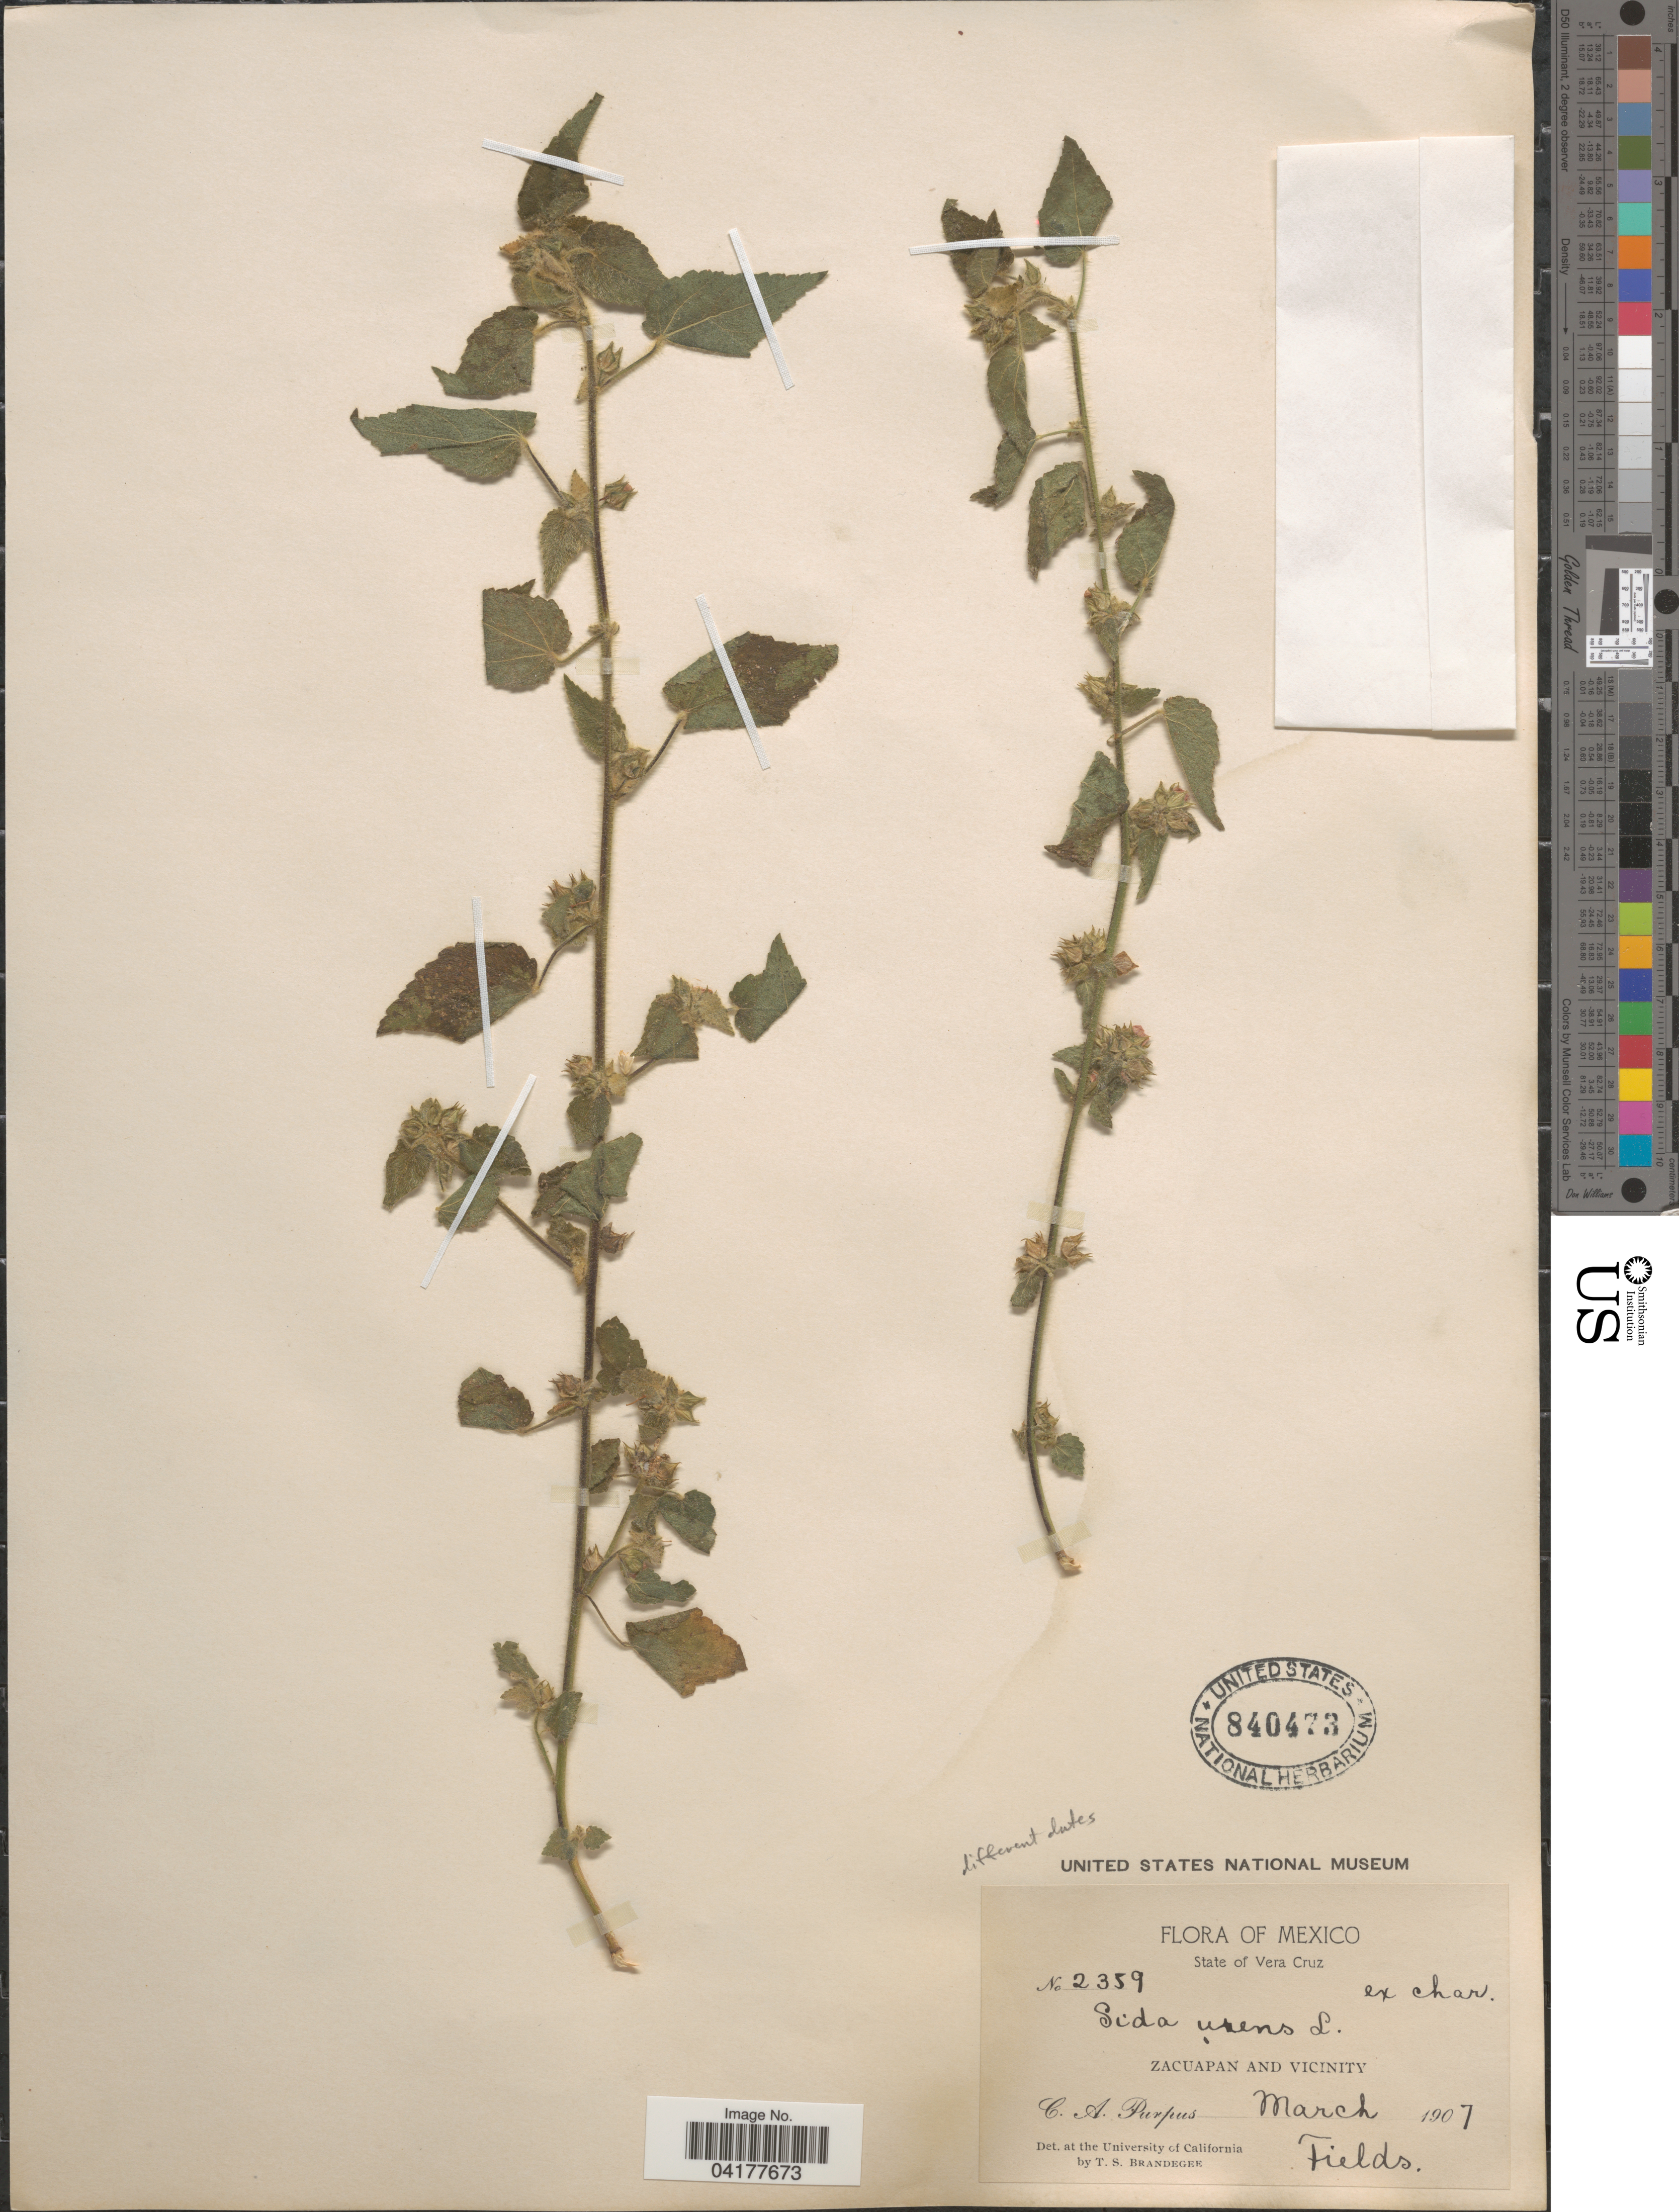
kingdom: Plantae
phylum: Tracheophyta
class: Magnoliopsida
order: Malvales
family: Malvaceae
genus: Sida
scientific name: Sida urens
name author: L.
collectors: C. A. Purpus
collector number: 2359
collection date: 1907-03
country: Mexico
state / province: Veracruz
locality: State of Vera Cruz. Zacuapan and vicinity. Fields.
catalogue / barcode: US 840473